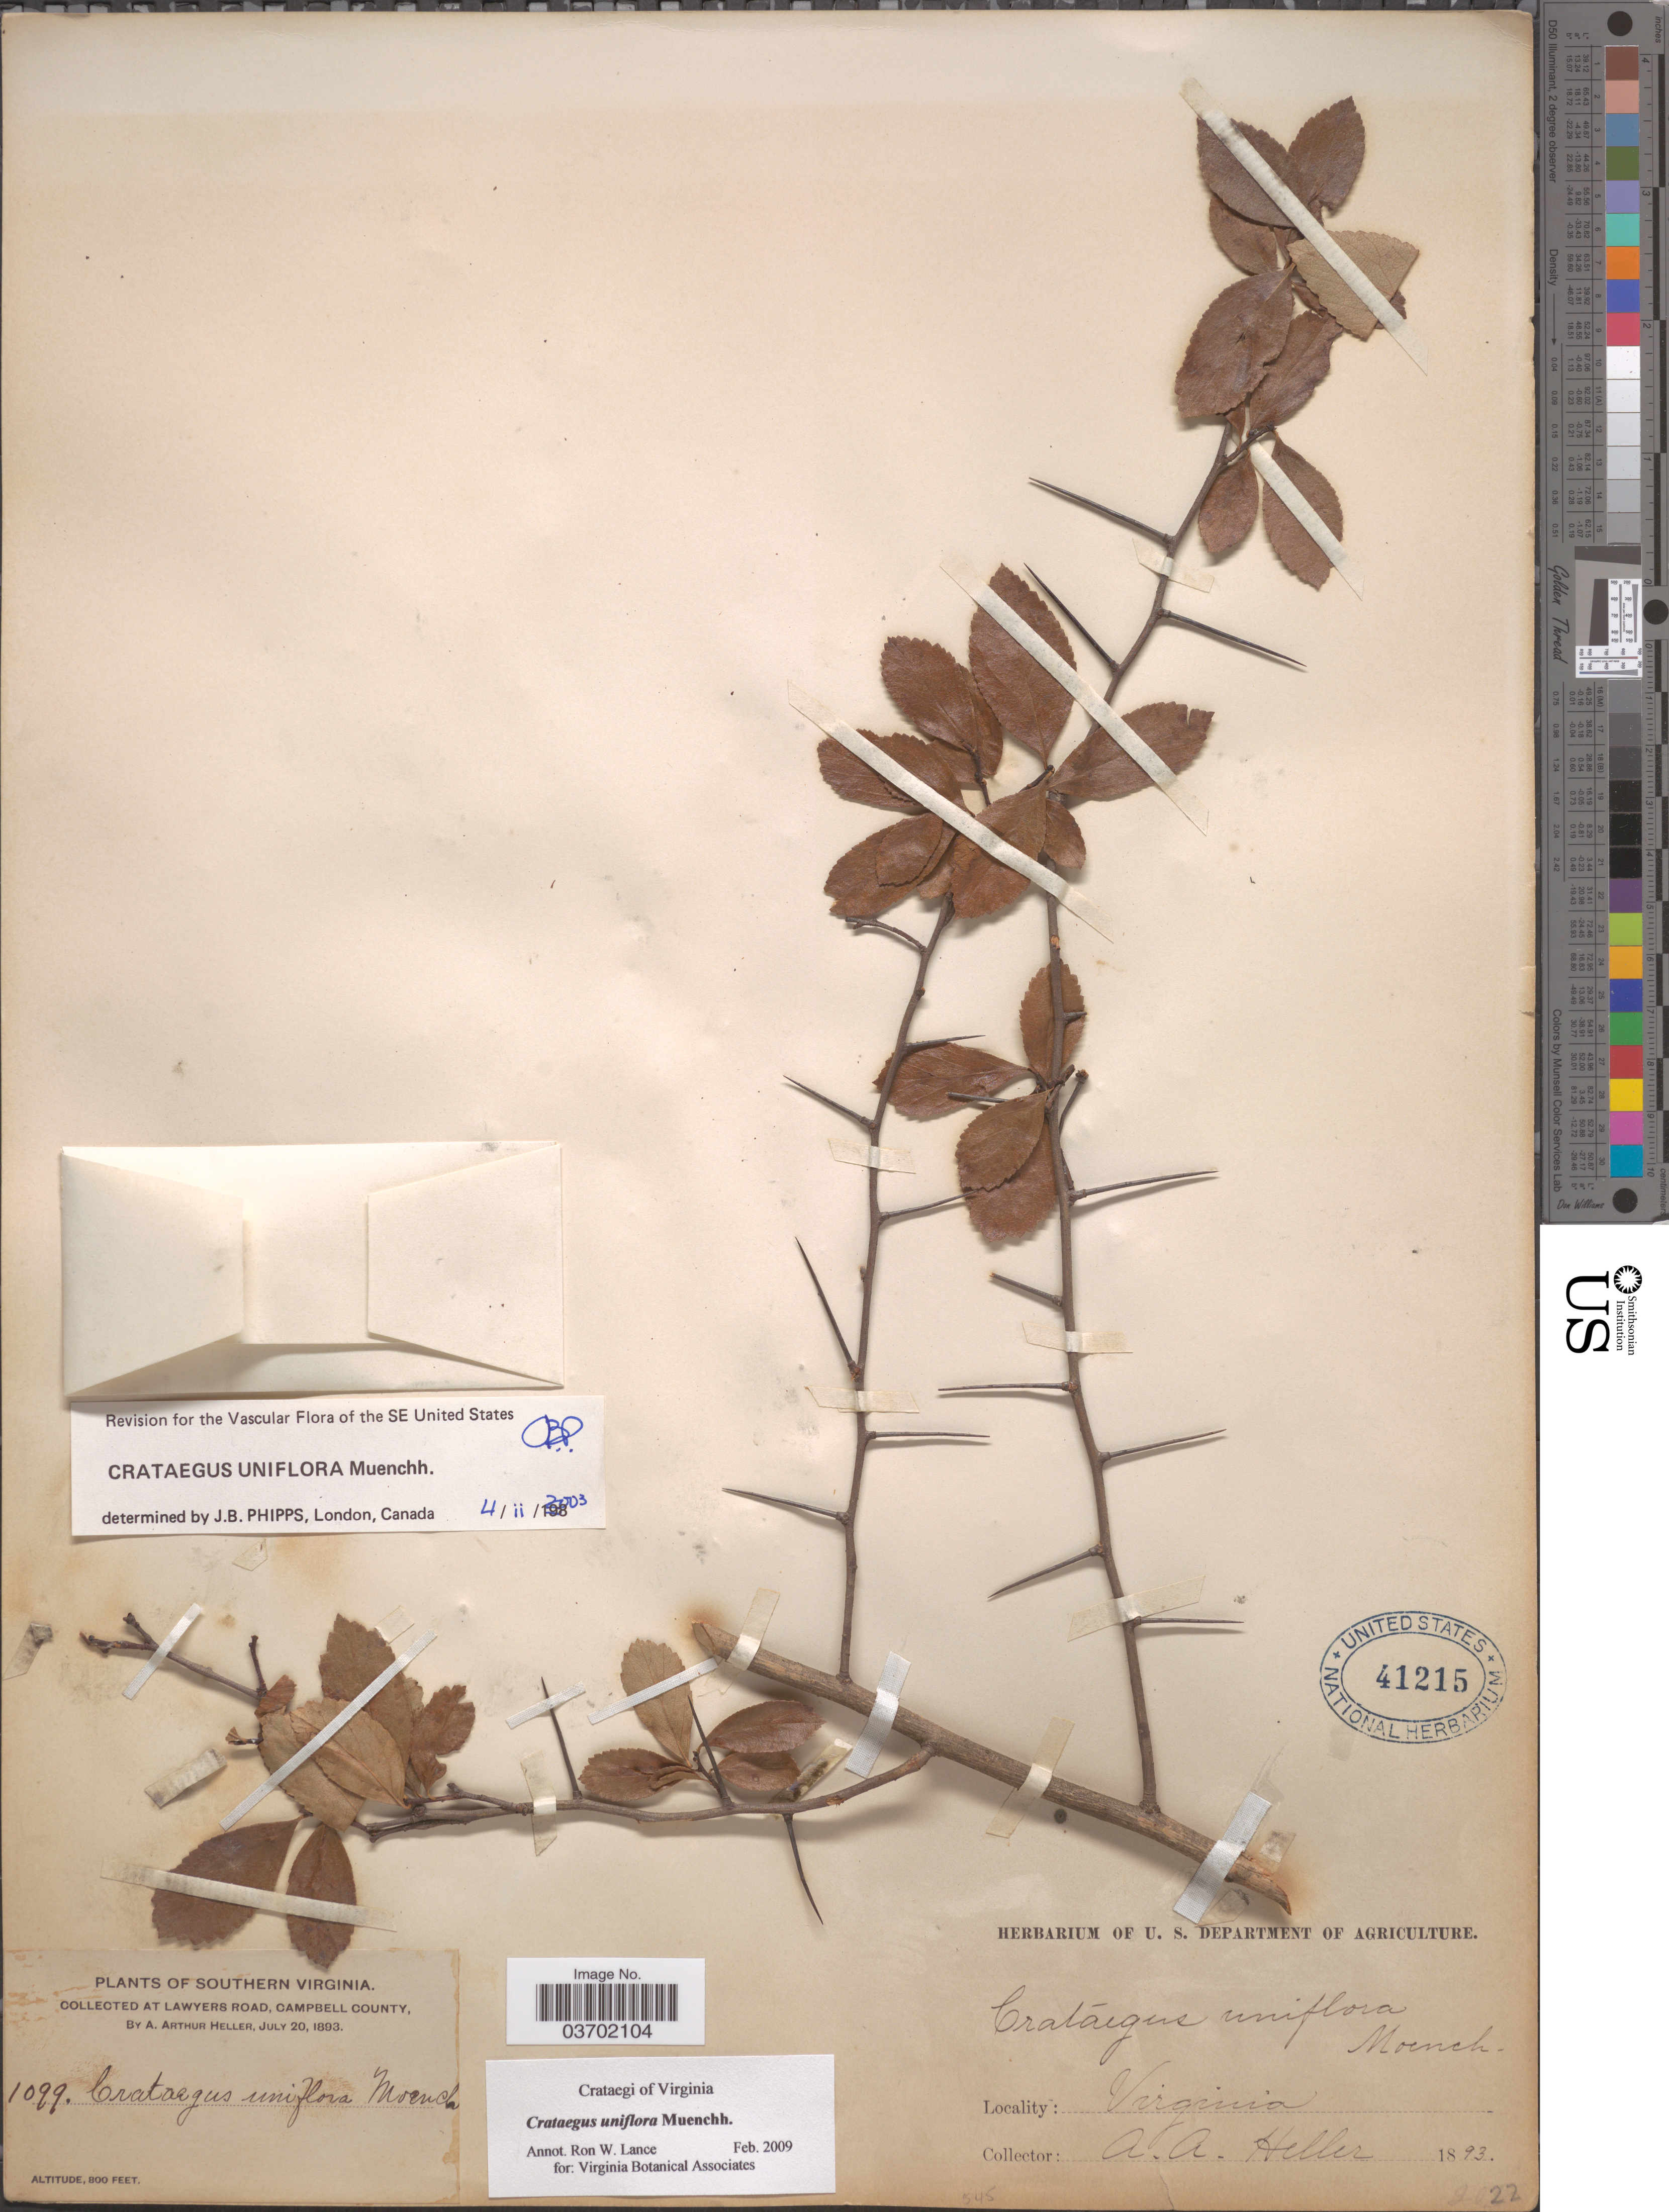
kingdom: Plantae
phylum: Tracheophyta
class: Magnoliopsida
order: Rosales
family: Rosaceae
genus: Crataegus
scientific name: Crataegus uniflora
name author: Münchh.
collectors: A. A. Heller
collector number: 1099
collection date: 1893-07-20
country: United States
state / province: Virginia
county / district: Campbell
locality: Southern Virginia. At Lawyers Road, Campbell County.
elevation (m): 244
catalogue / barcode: US 41215